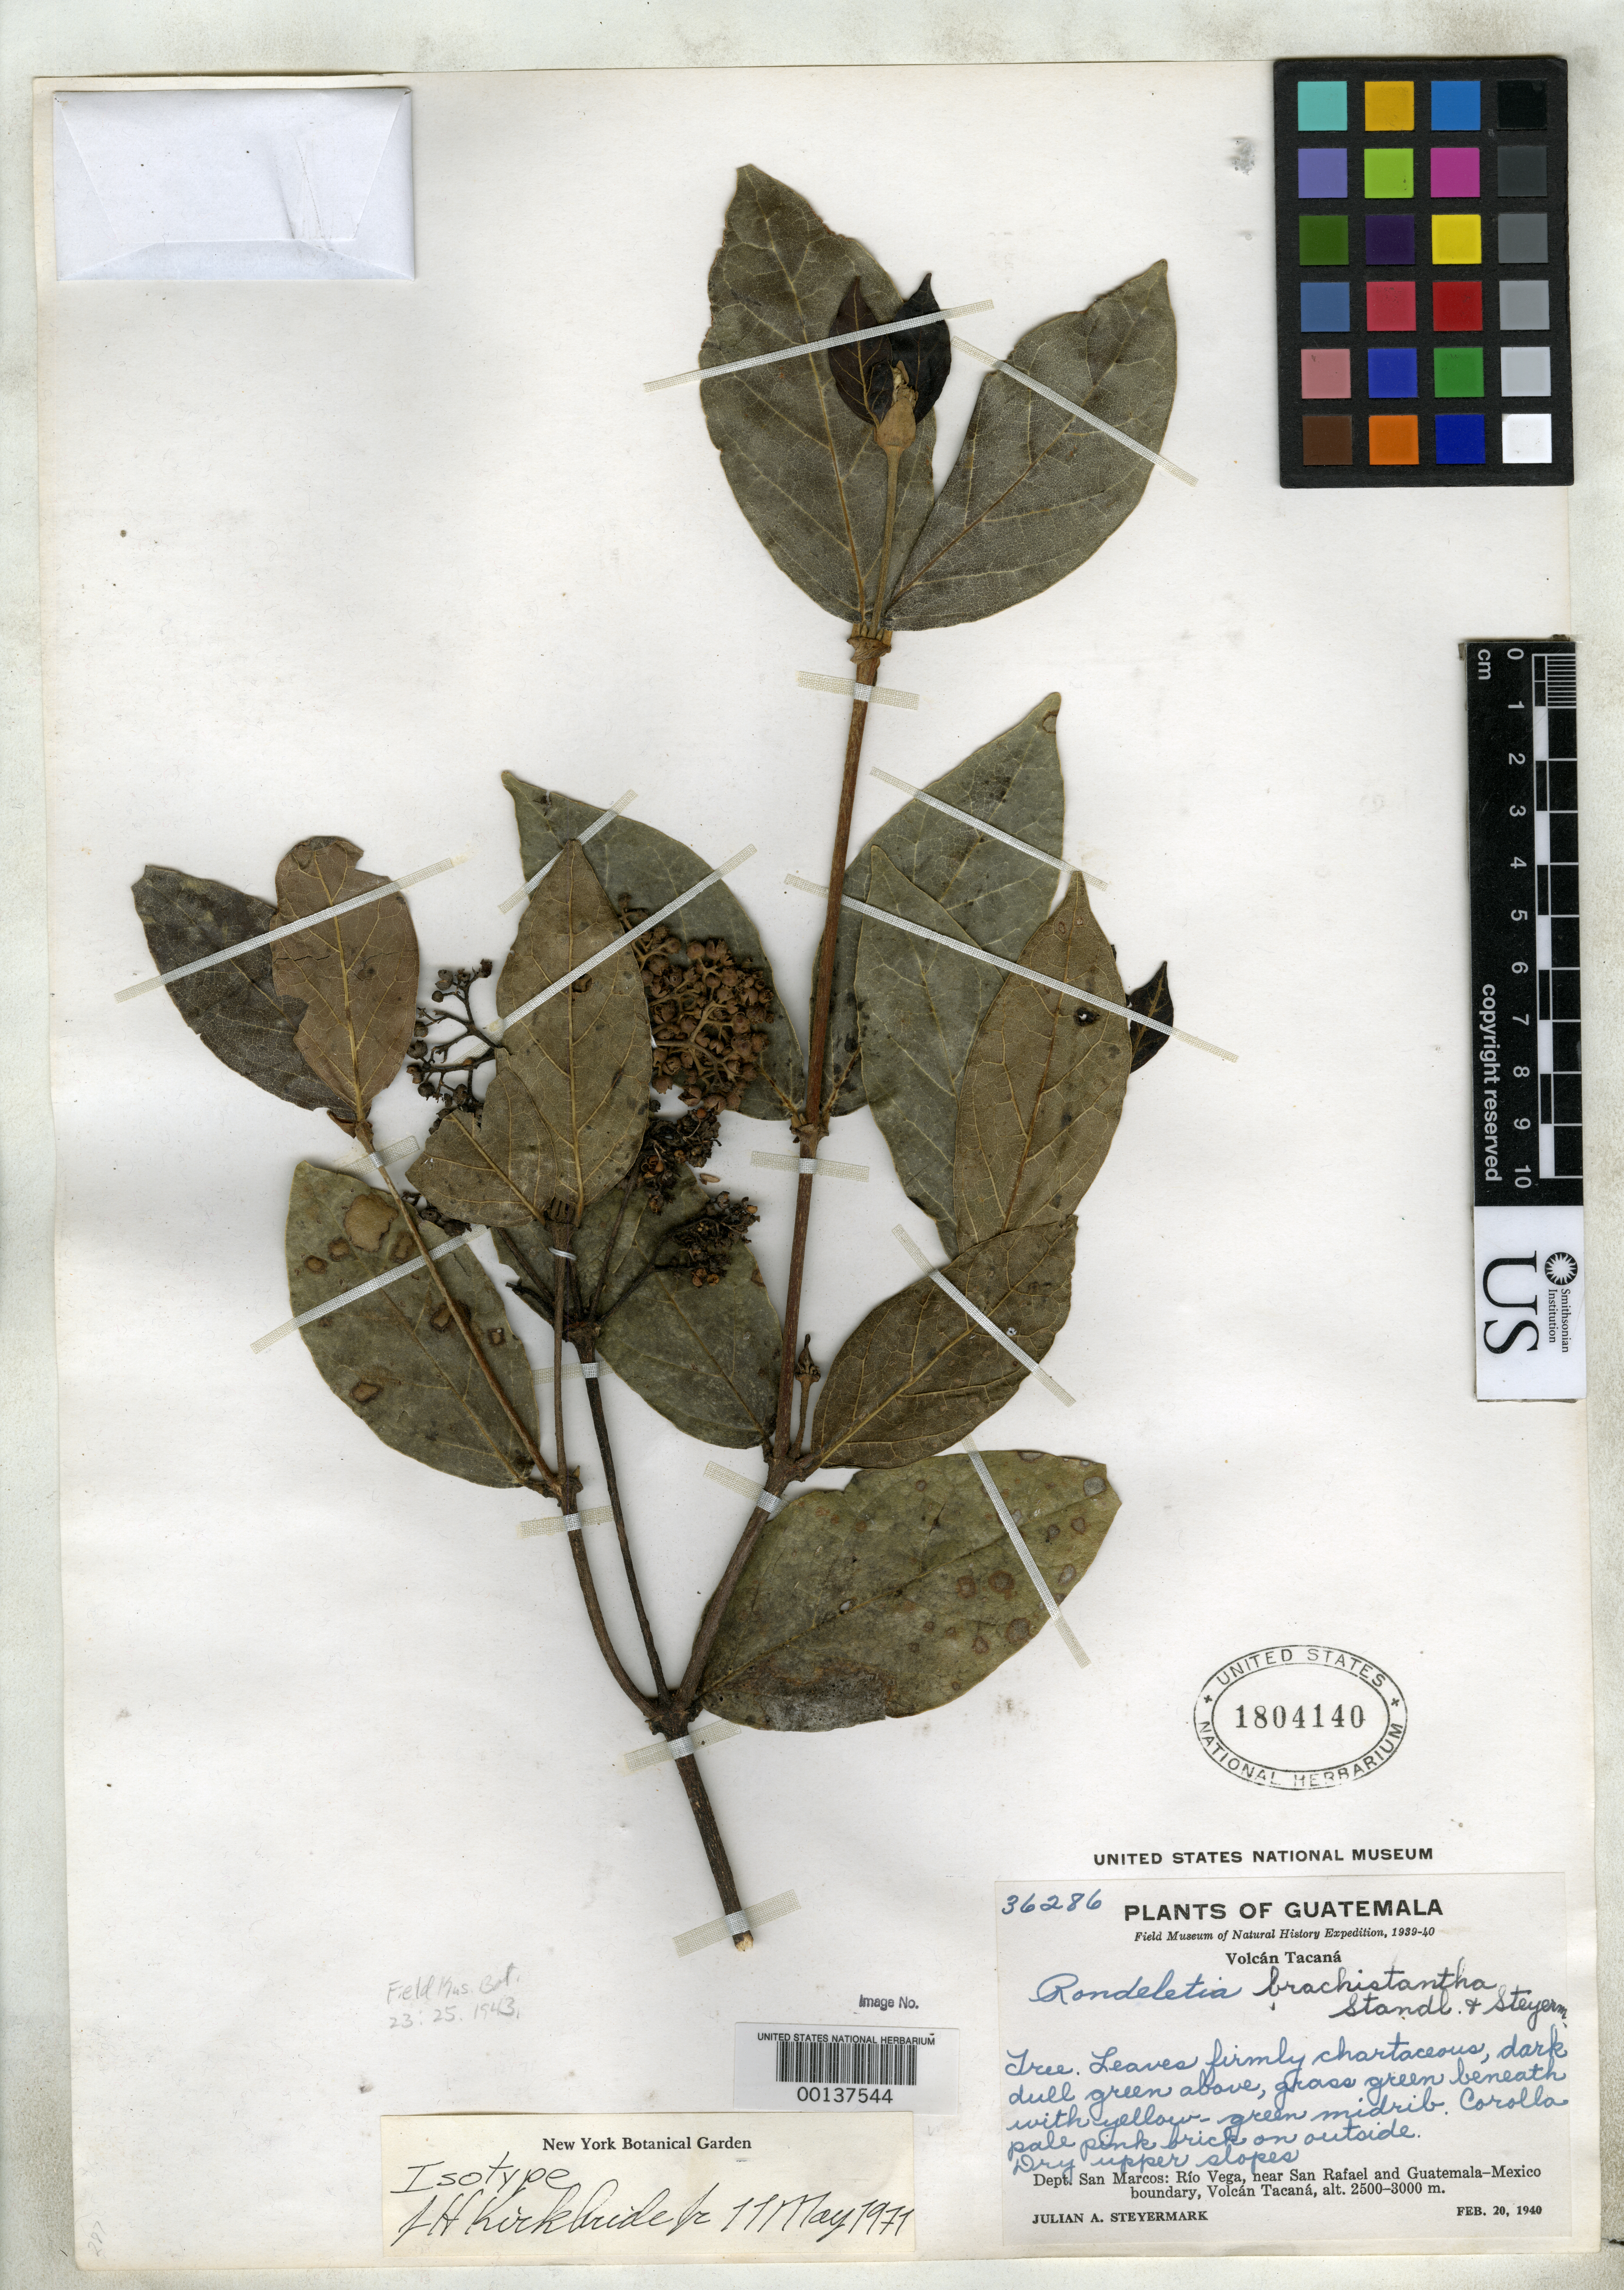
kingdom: Plantae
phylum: Tracheophyta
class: Magnoliopsida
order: Gentianales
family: Rubiaceae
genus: Rondeletia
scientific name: Rondeletia brachistantha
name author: Standl. & Steyerm.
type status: Isotype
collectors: J. Steyermark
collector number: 36286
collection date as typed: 20 Feb 1940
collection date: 1940-02-20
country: Guatemala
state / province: San Marcos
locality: Volcan Tacana, Rio Vega, near San Rafael.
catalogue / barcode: US 1804140